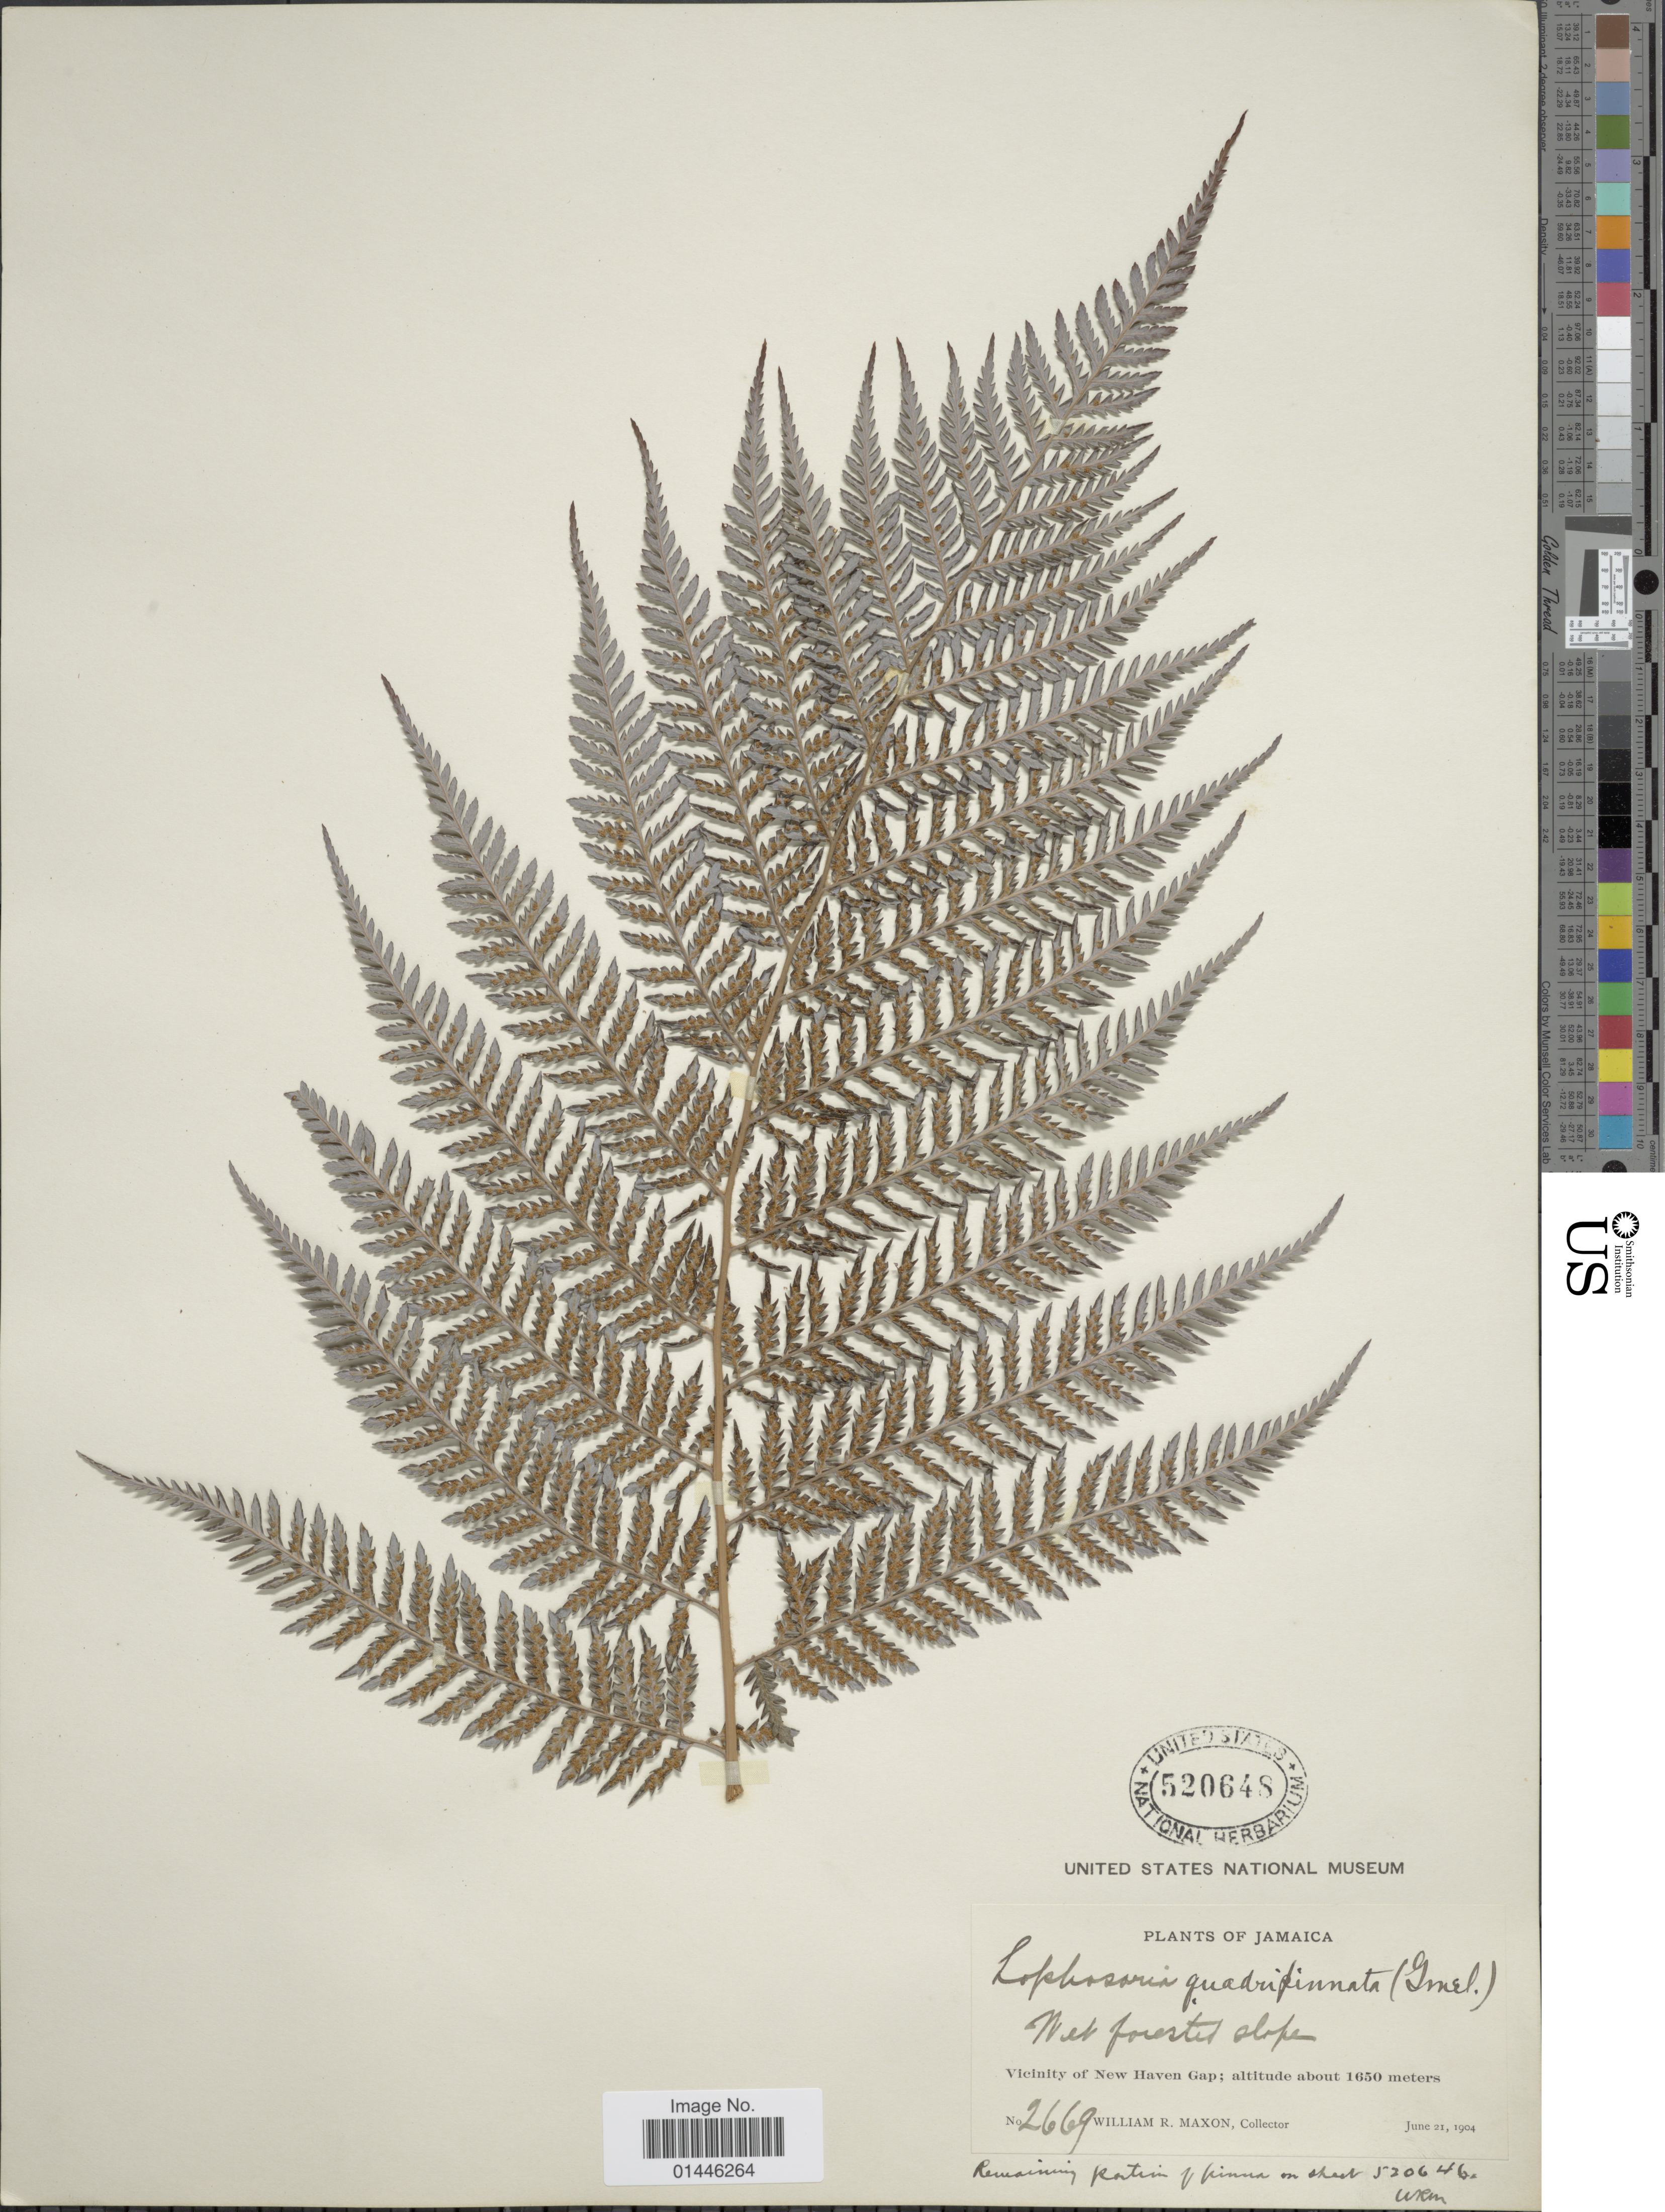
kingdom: Plantae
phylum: Tracheophyta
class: Polypodiopsida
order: Cyatheales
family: Dicksoniaceae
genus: Lophosoria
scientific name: Lophosoria quadripinnata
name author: (J.F. Gmel.) C. Chr.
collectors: W. R. Maxon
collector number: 2669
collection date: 1904-06-21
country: Jamaica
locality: Vicinity of New Haven Gap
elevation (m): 1650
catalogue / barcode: US 520648